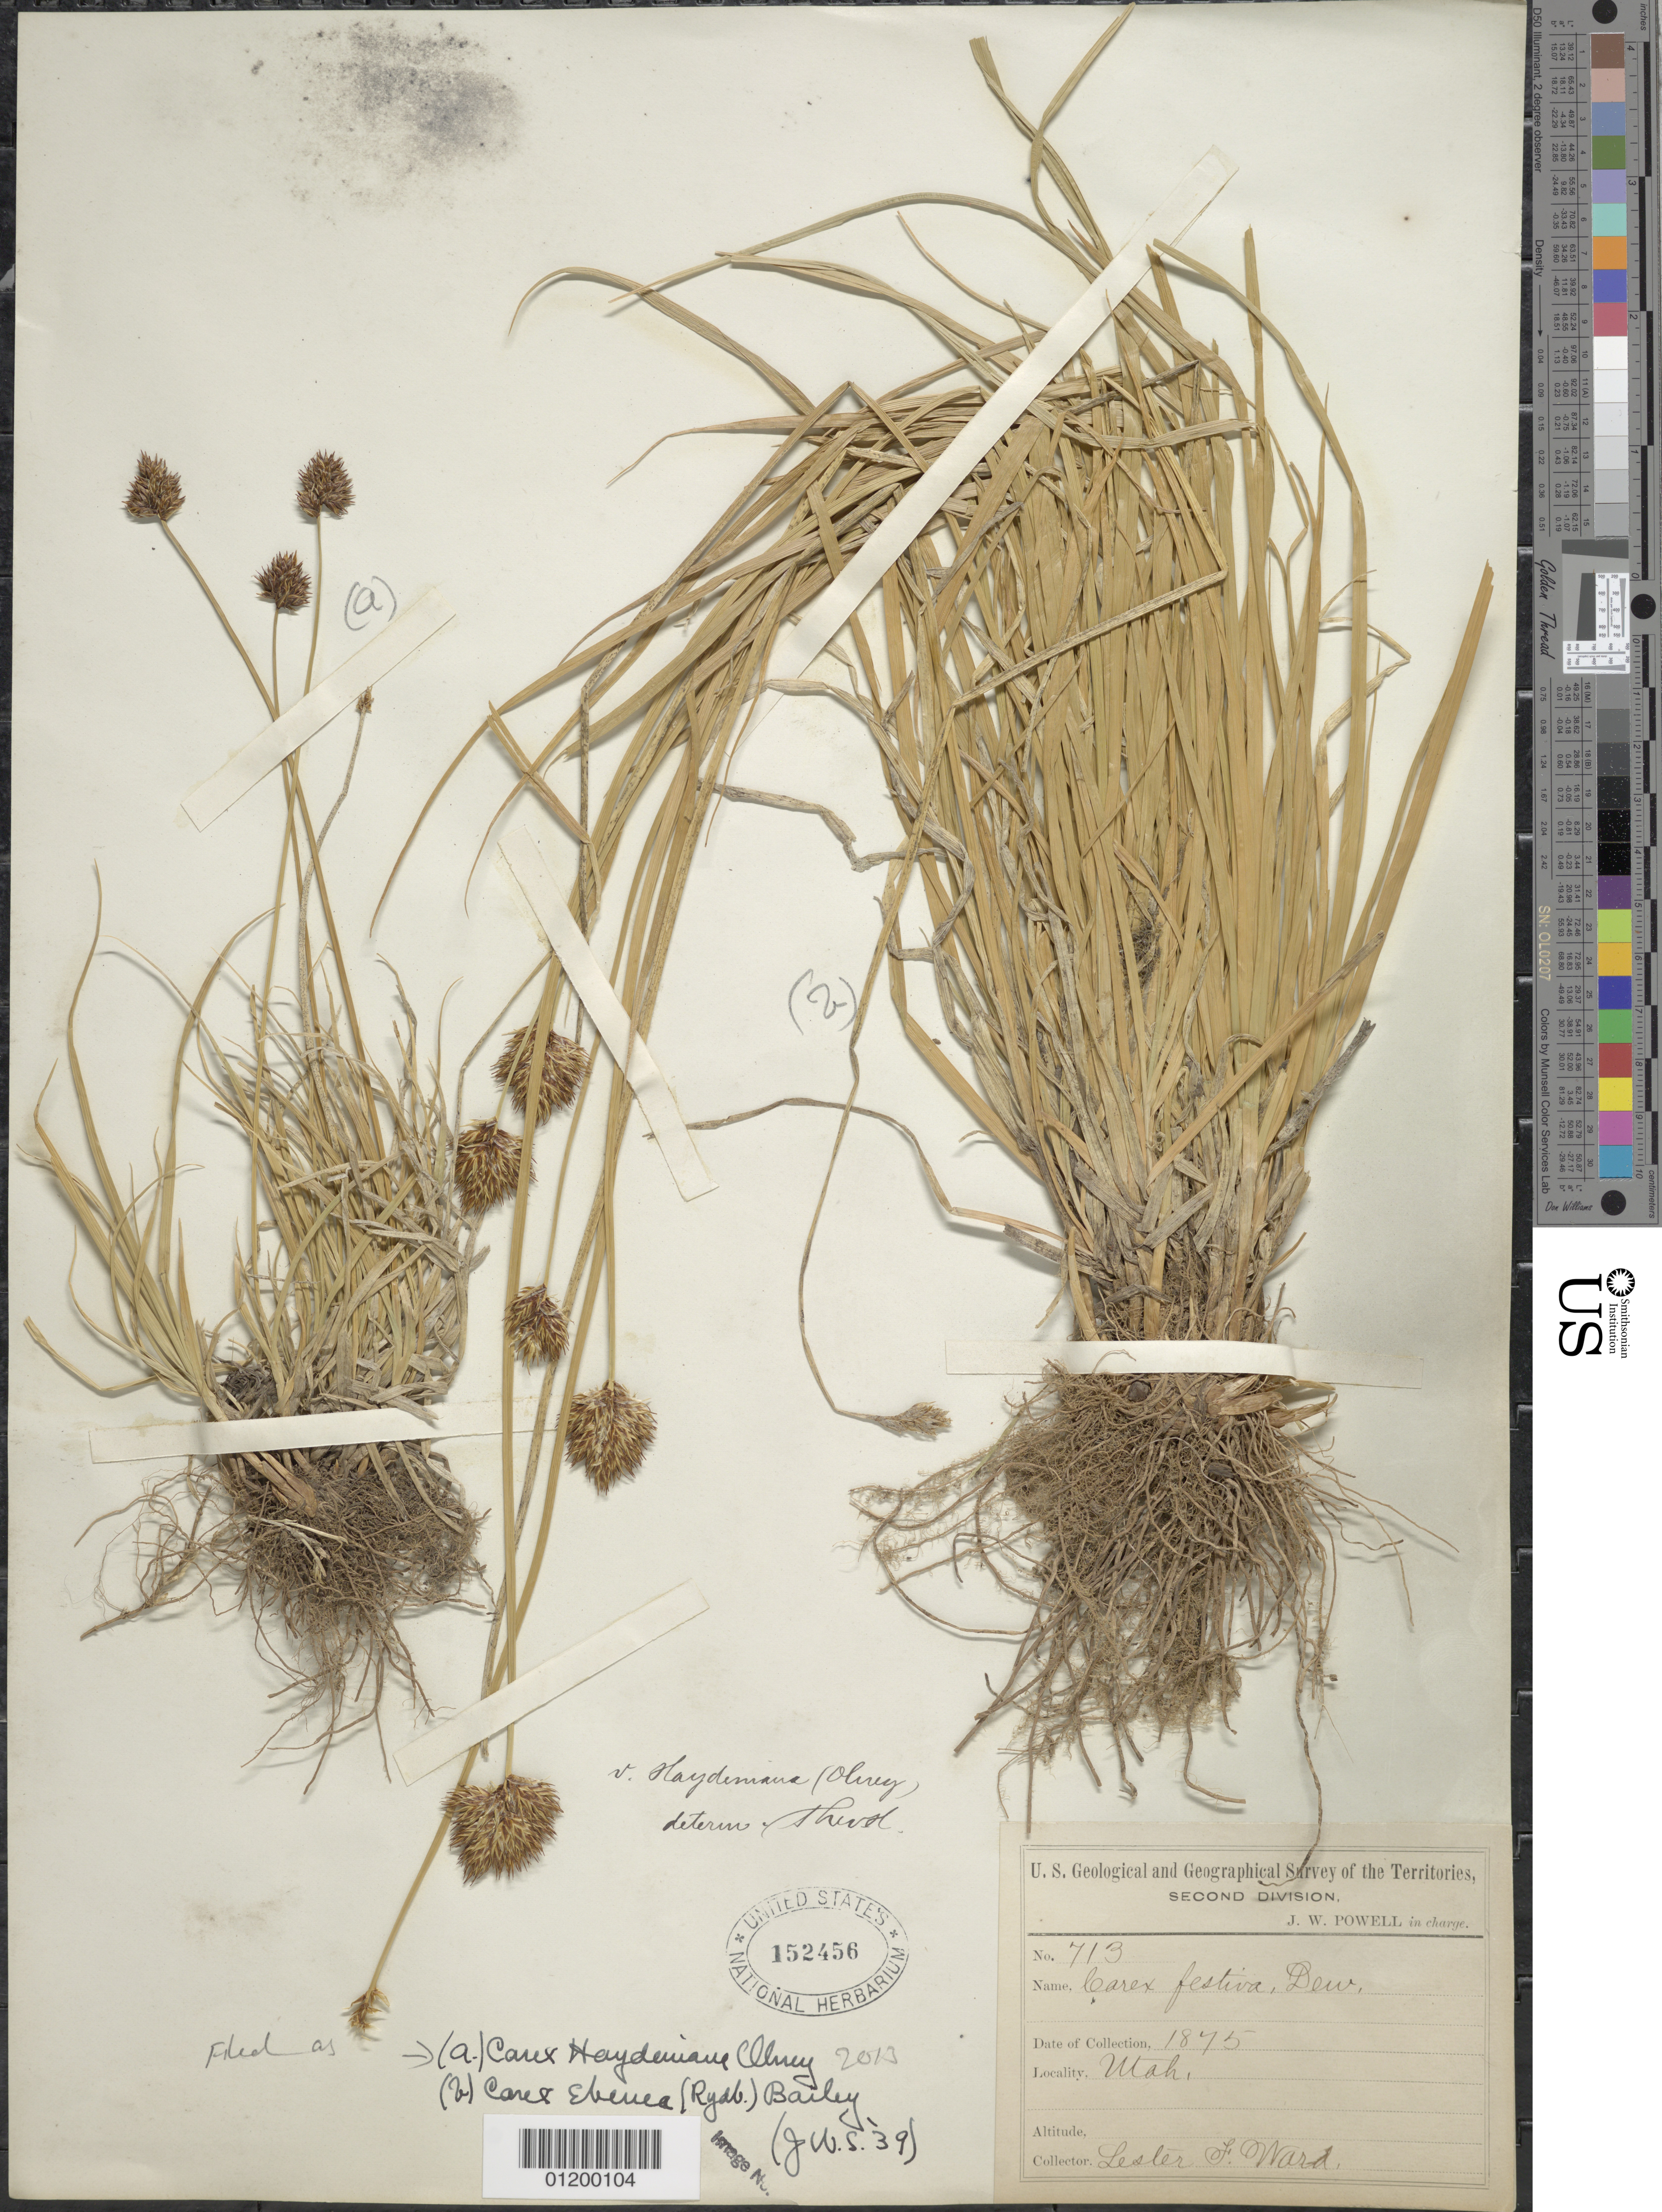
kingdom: Plantae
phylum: Tracheophyta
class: Liliopsida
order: Poales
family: Cyperaceae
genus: Carex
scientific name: Carex haydeniana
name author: Olney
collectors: L. F. Ward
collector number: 713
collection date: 1875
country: United States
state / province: Utah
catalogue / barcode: US 152456